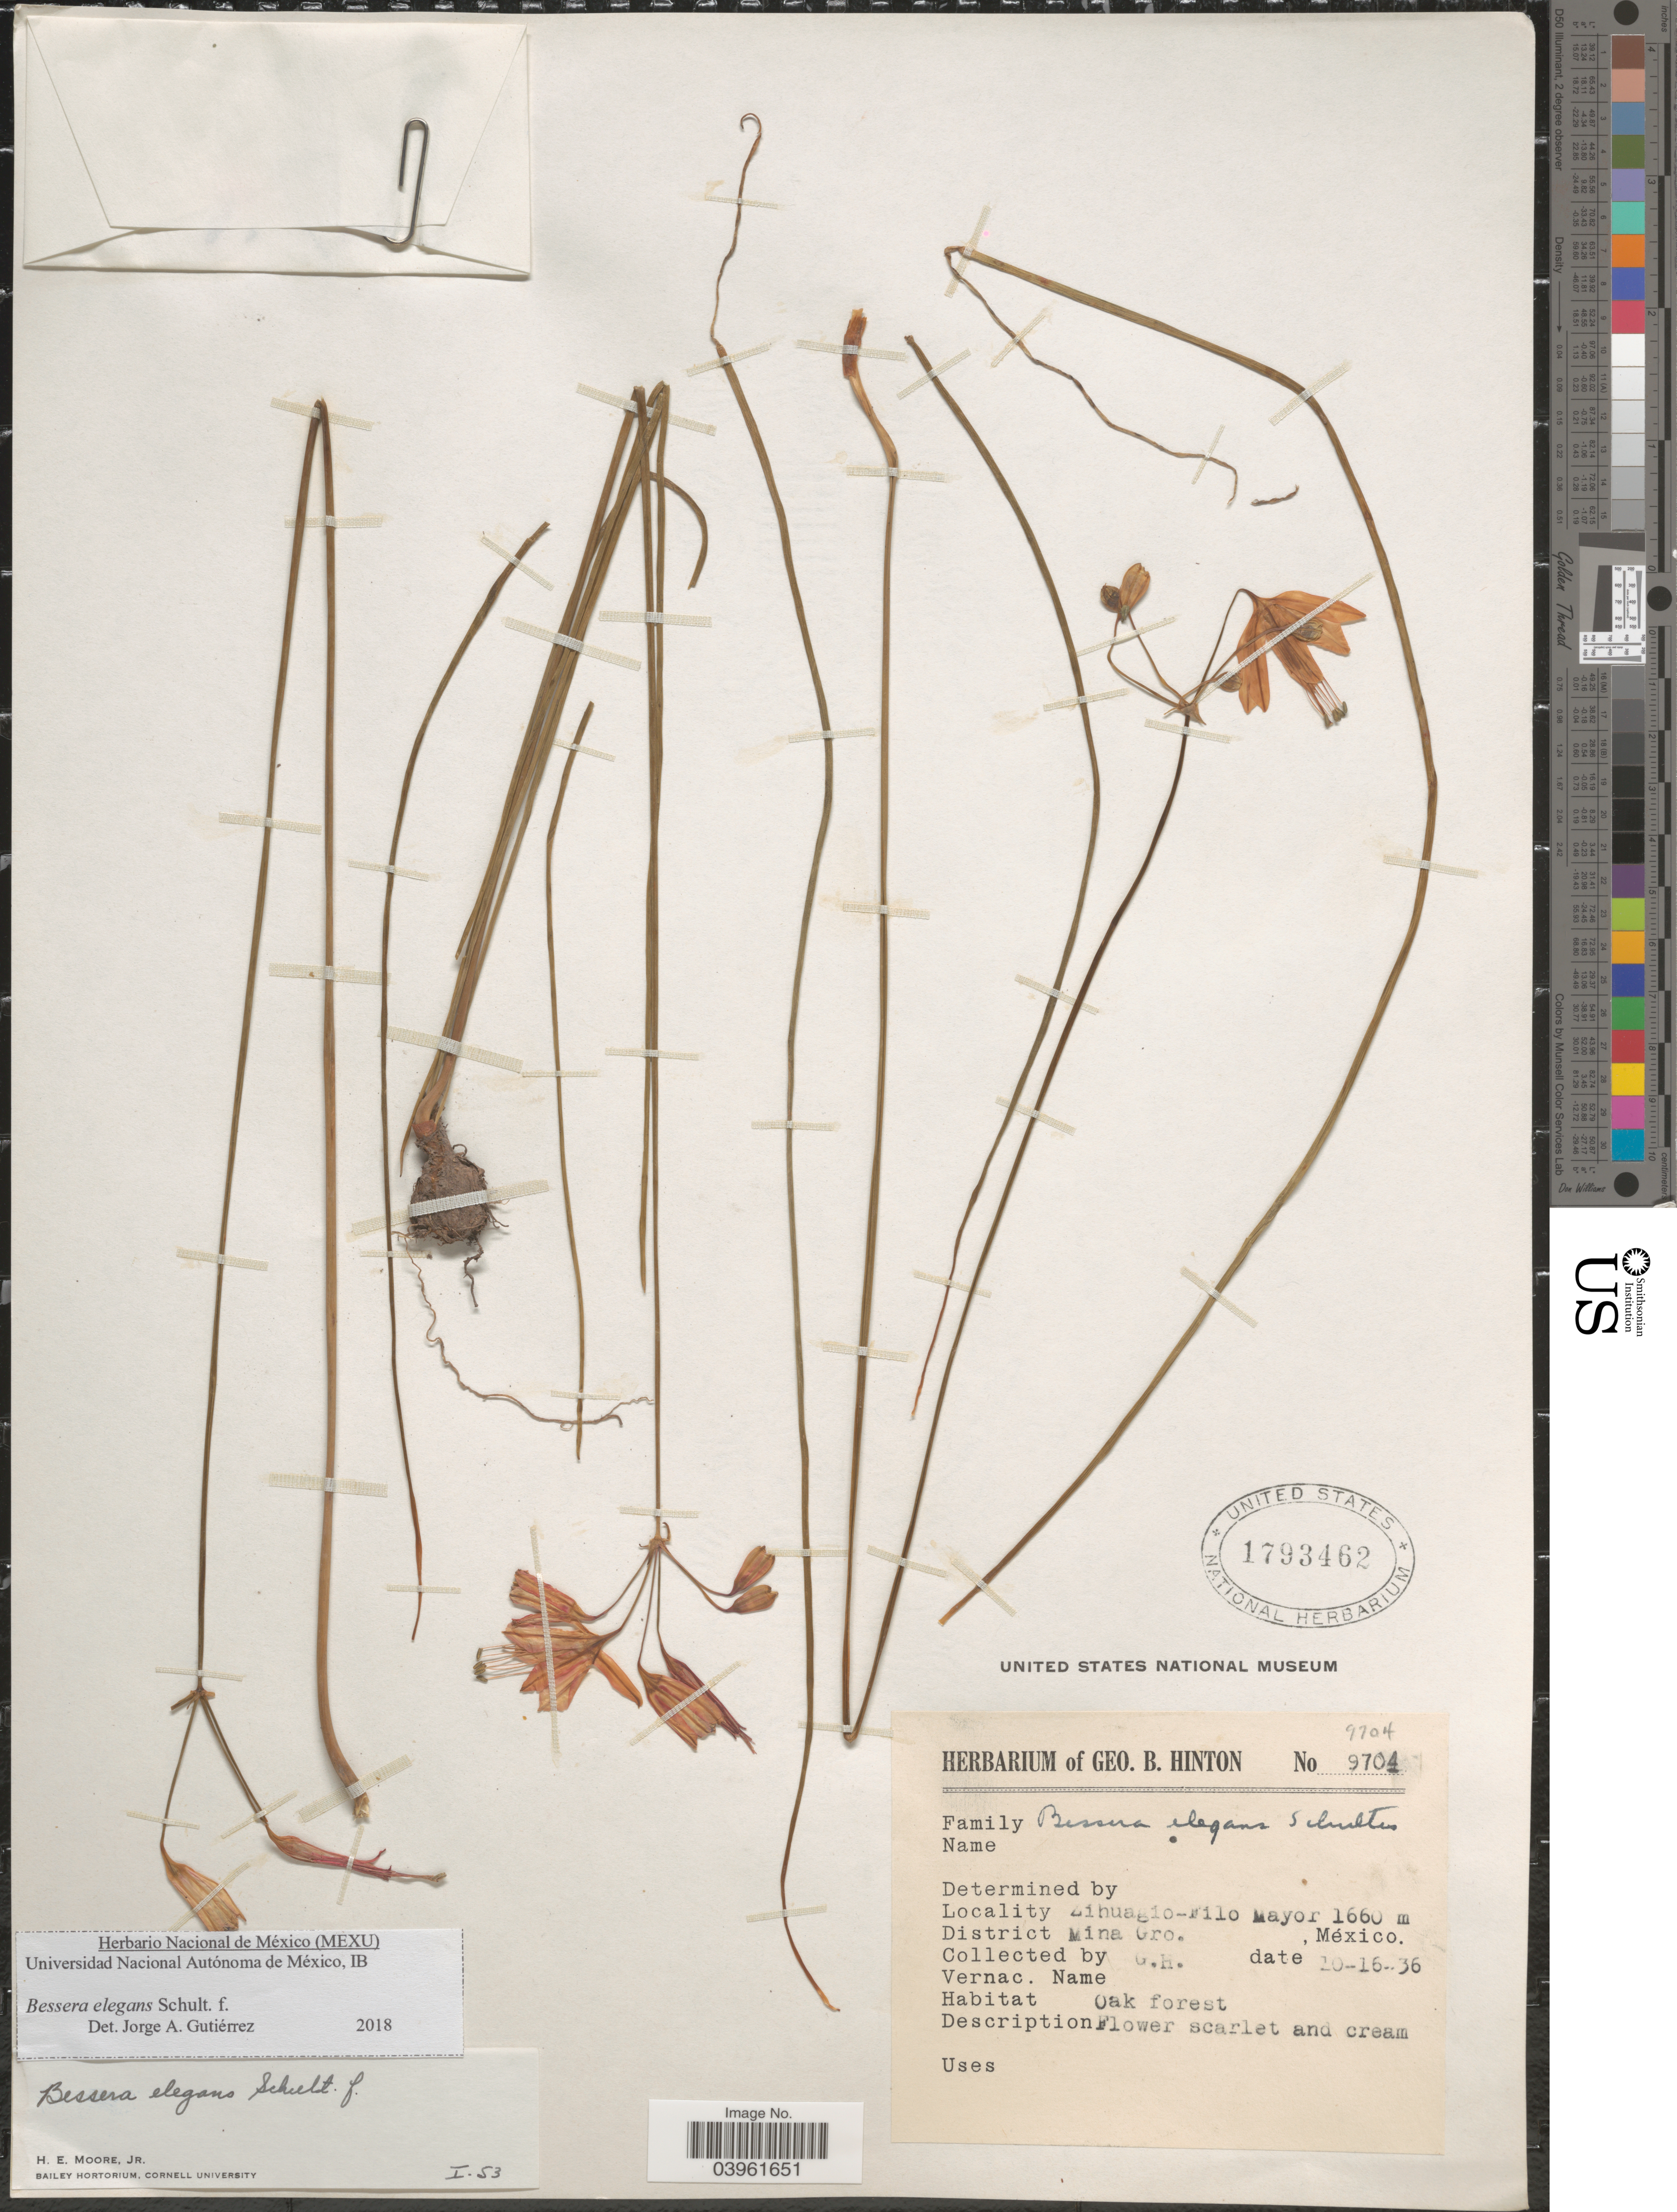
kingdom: Plantae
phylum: Tracheophyta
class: Liliopsida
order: Asparagales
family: Asparagaceae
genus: Bessera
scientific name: Bessera elegans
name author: Schult. f.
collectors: G. B. Hinton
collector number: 9704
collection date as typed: Transcribed d/m/y: 16/10/36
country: Mexico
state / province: Guerrero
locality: Zihuagio - Filo Mayor. District Mina Gro.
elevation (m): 1660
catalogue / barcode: US 1793462